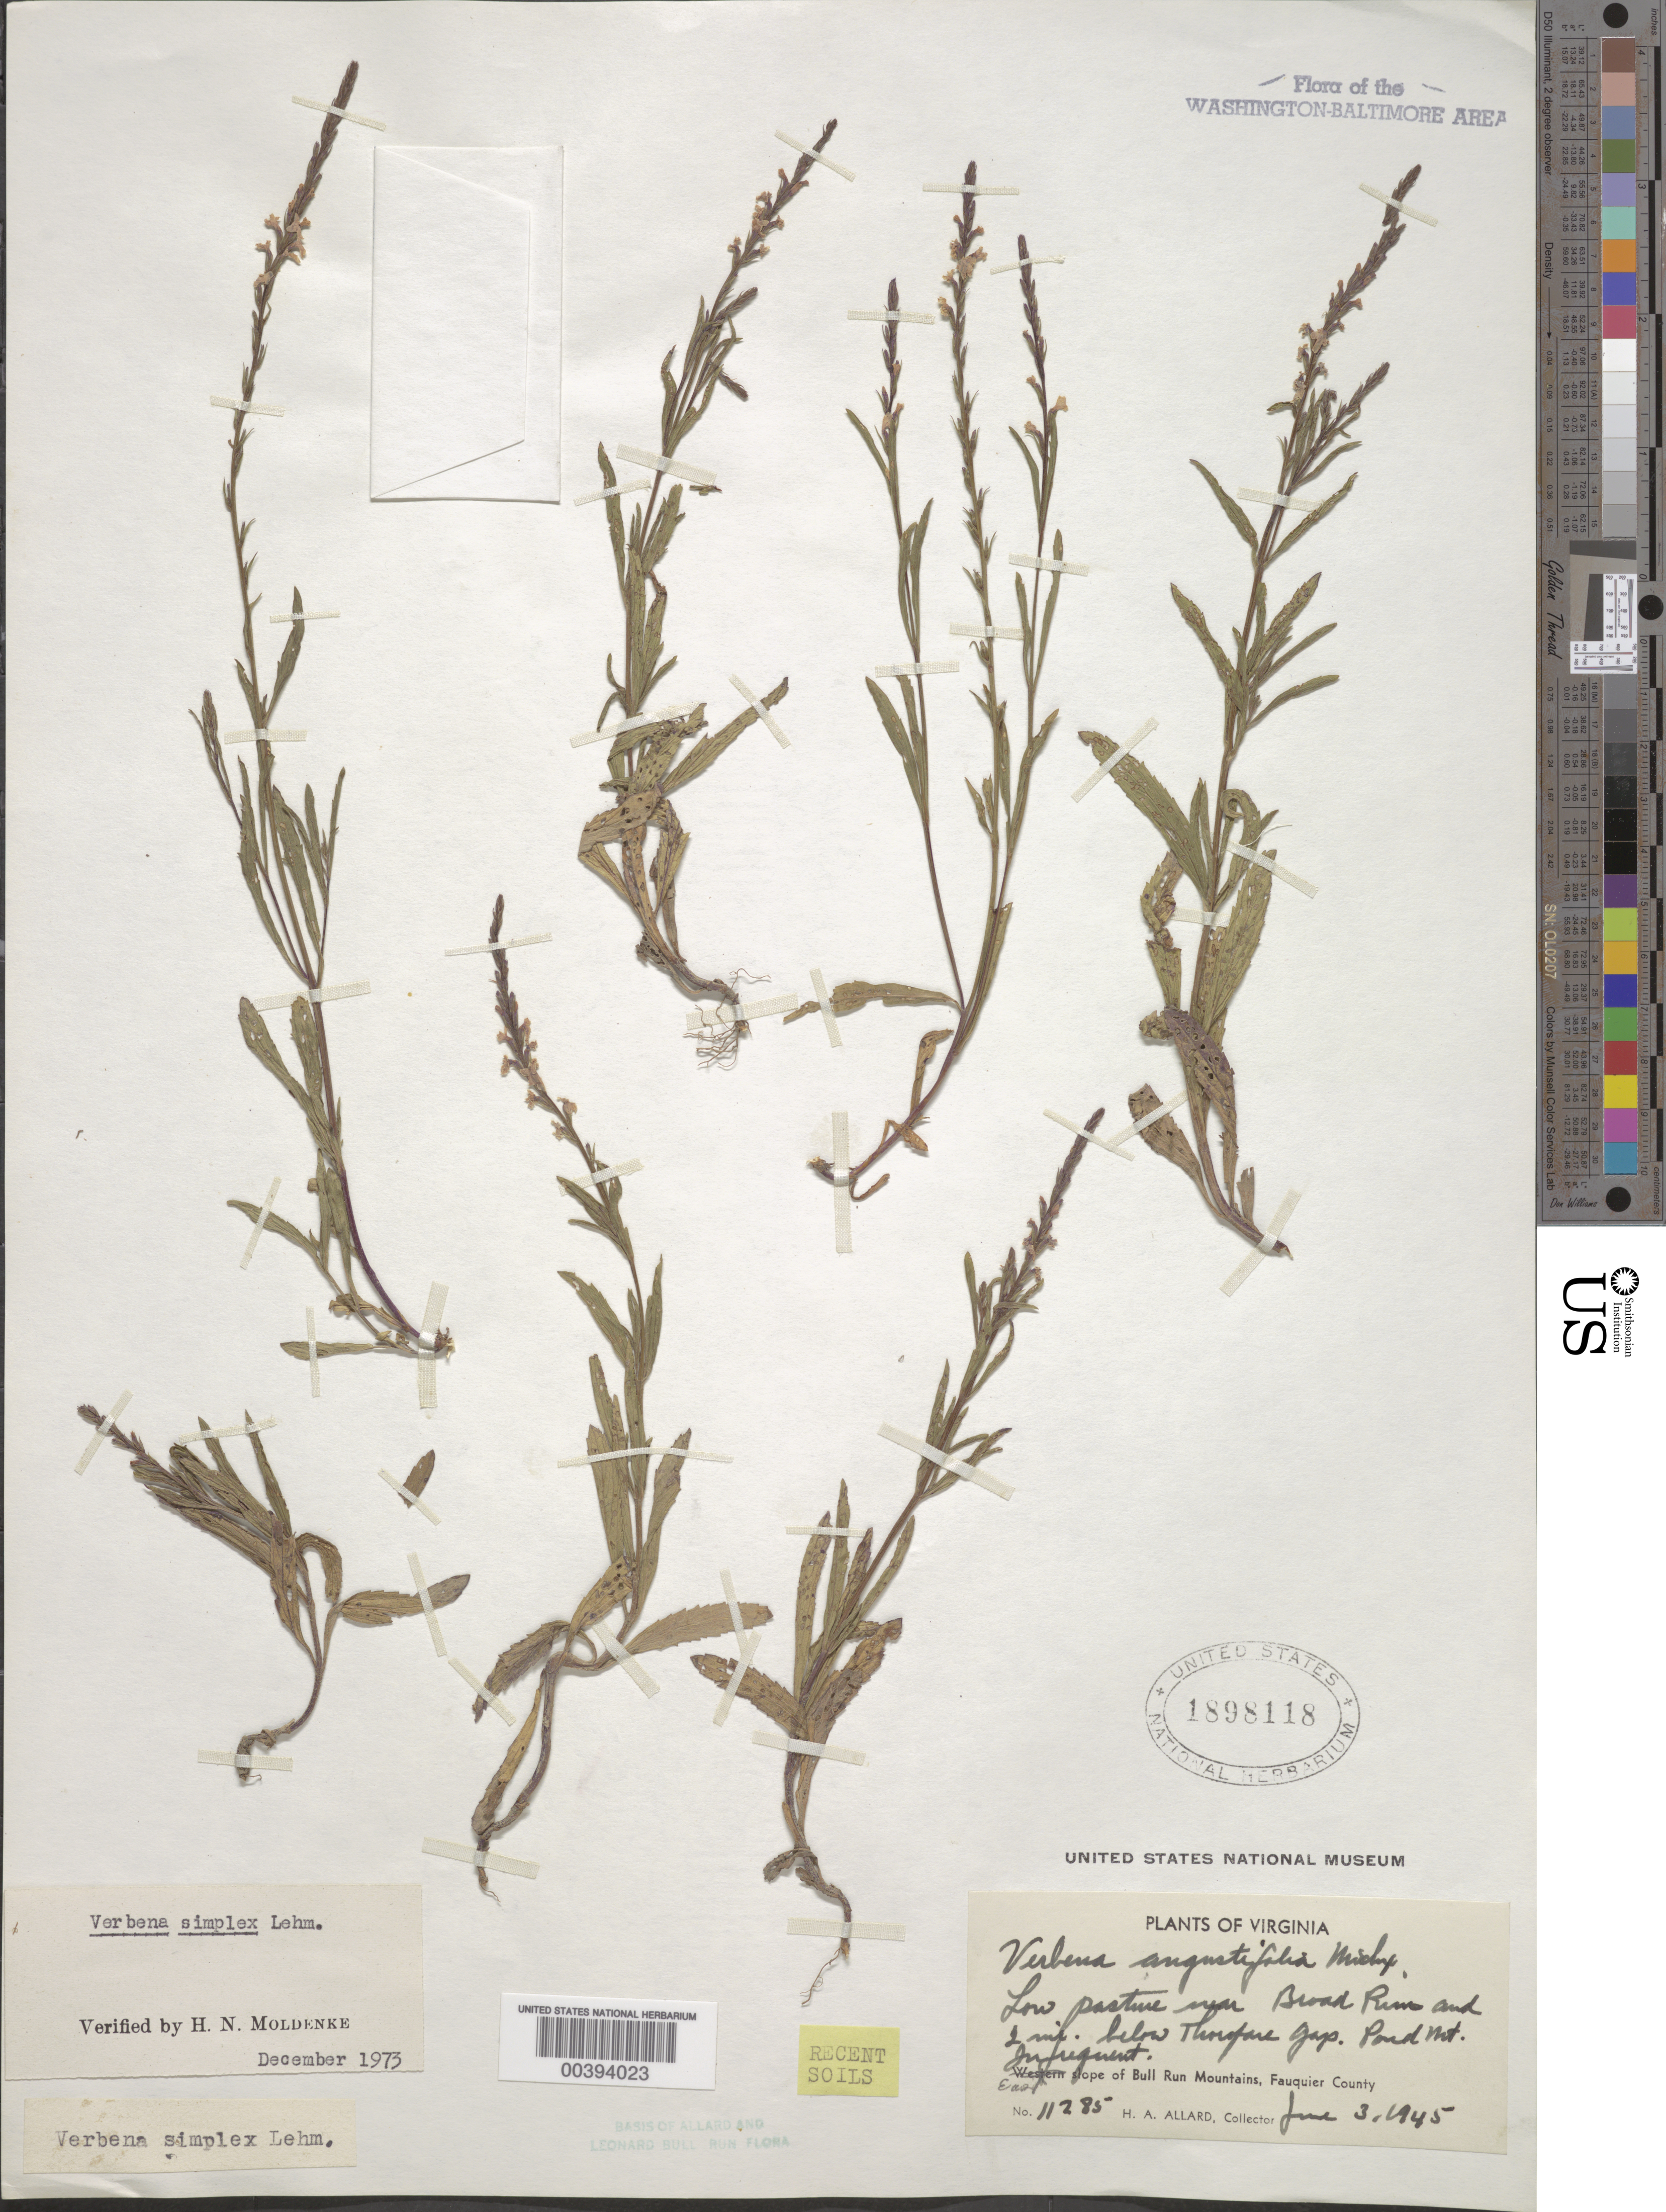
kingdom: Plantae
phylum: Tracheophyta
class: Magnoliopsida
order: Lamiales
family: Verbenaceae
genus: Verbena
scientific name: Verbena simplex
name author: F. Lehm.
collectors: H. A. Allard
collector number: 11285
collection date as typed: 03 Jun 1945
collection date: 1945-06-03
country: United States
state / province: Virginia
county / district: Fauquier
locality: Broad Run below Thorofare Gap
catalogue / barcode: US 1898118